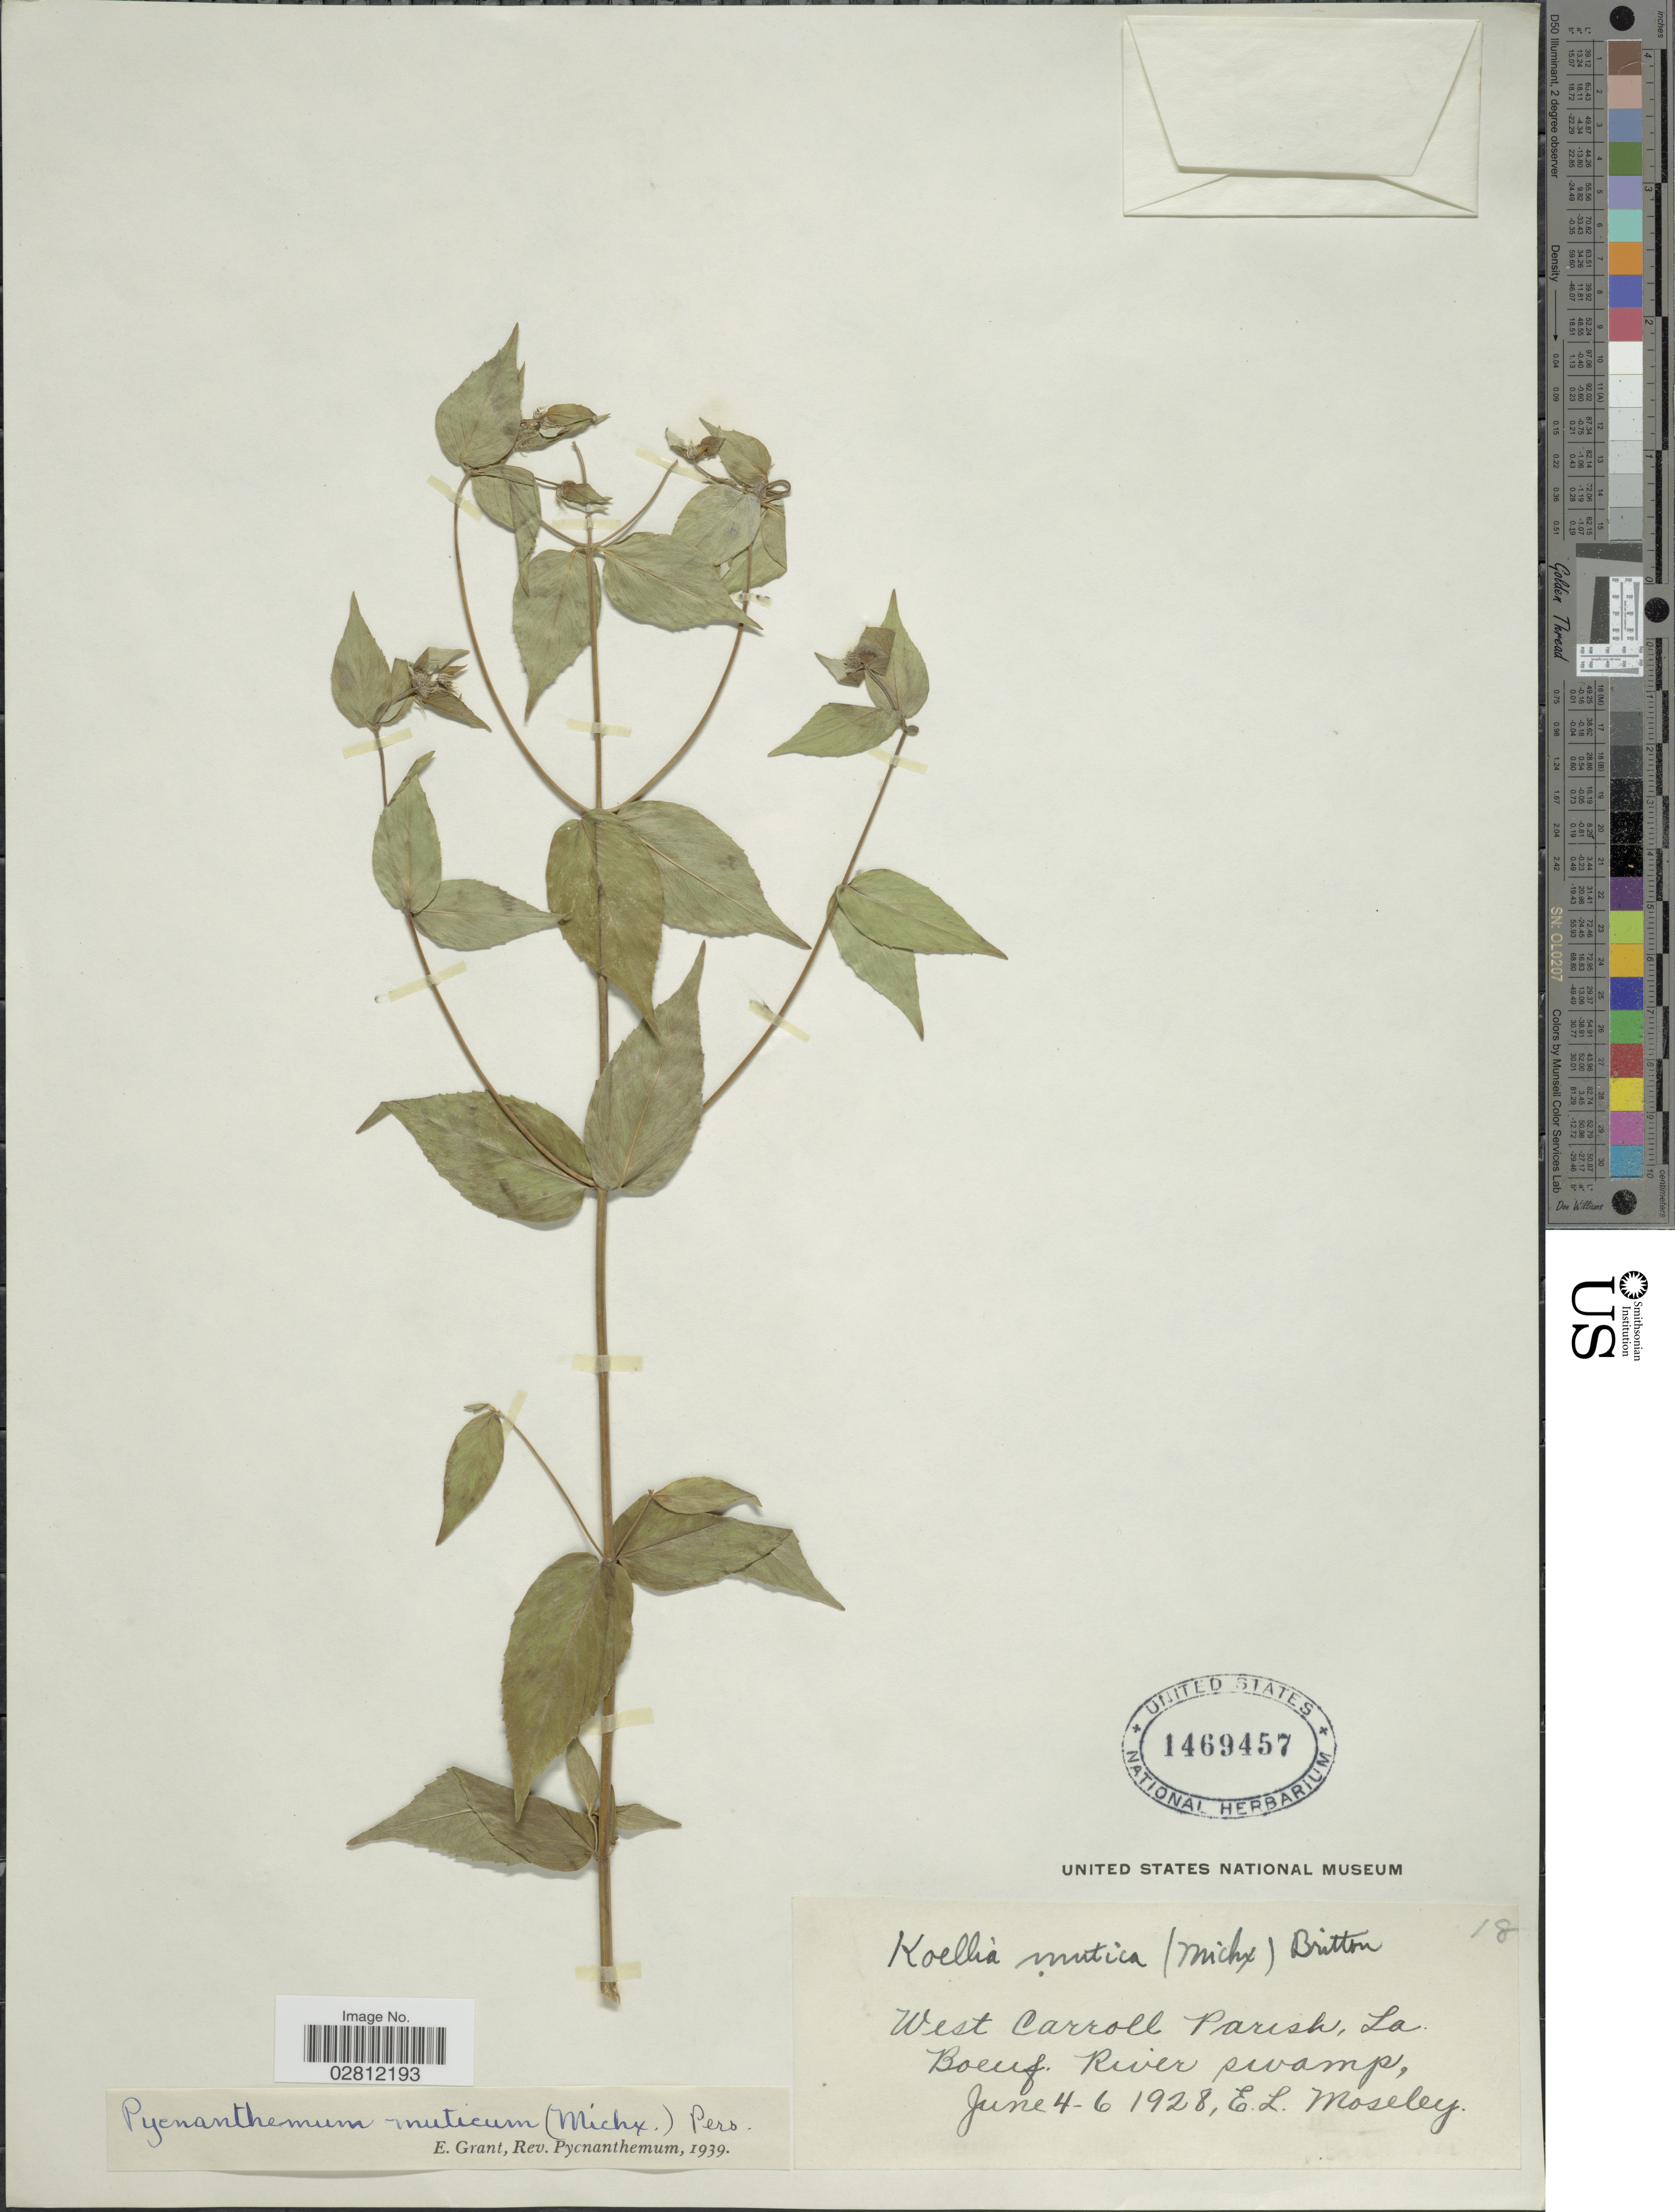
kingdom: Plantae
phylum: Tracheophyta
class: Magnoliopsida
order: Lamiales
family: Lamiaceae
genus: Pycnanthemum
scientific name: Pycnanthemum muticum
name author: (Michx.) Pers.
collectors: E. Moseley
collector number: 18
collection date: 1928-06-04/1928-06-06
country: United States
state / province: Louisiana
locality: West Carroll Parish, Boeuf River swamp.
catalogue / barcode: US 1469457